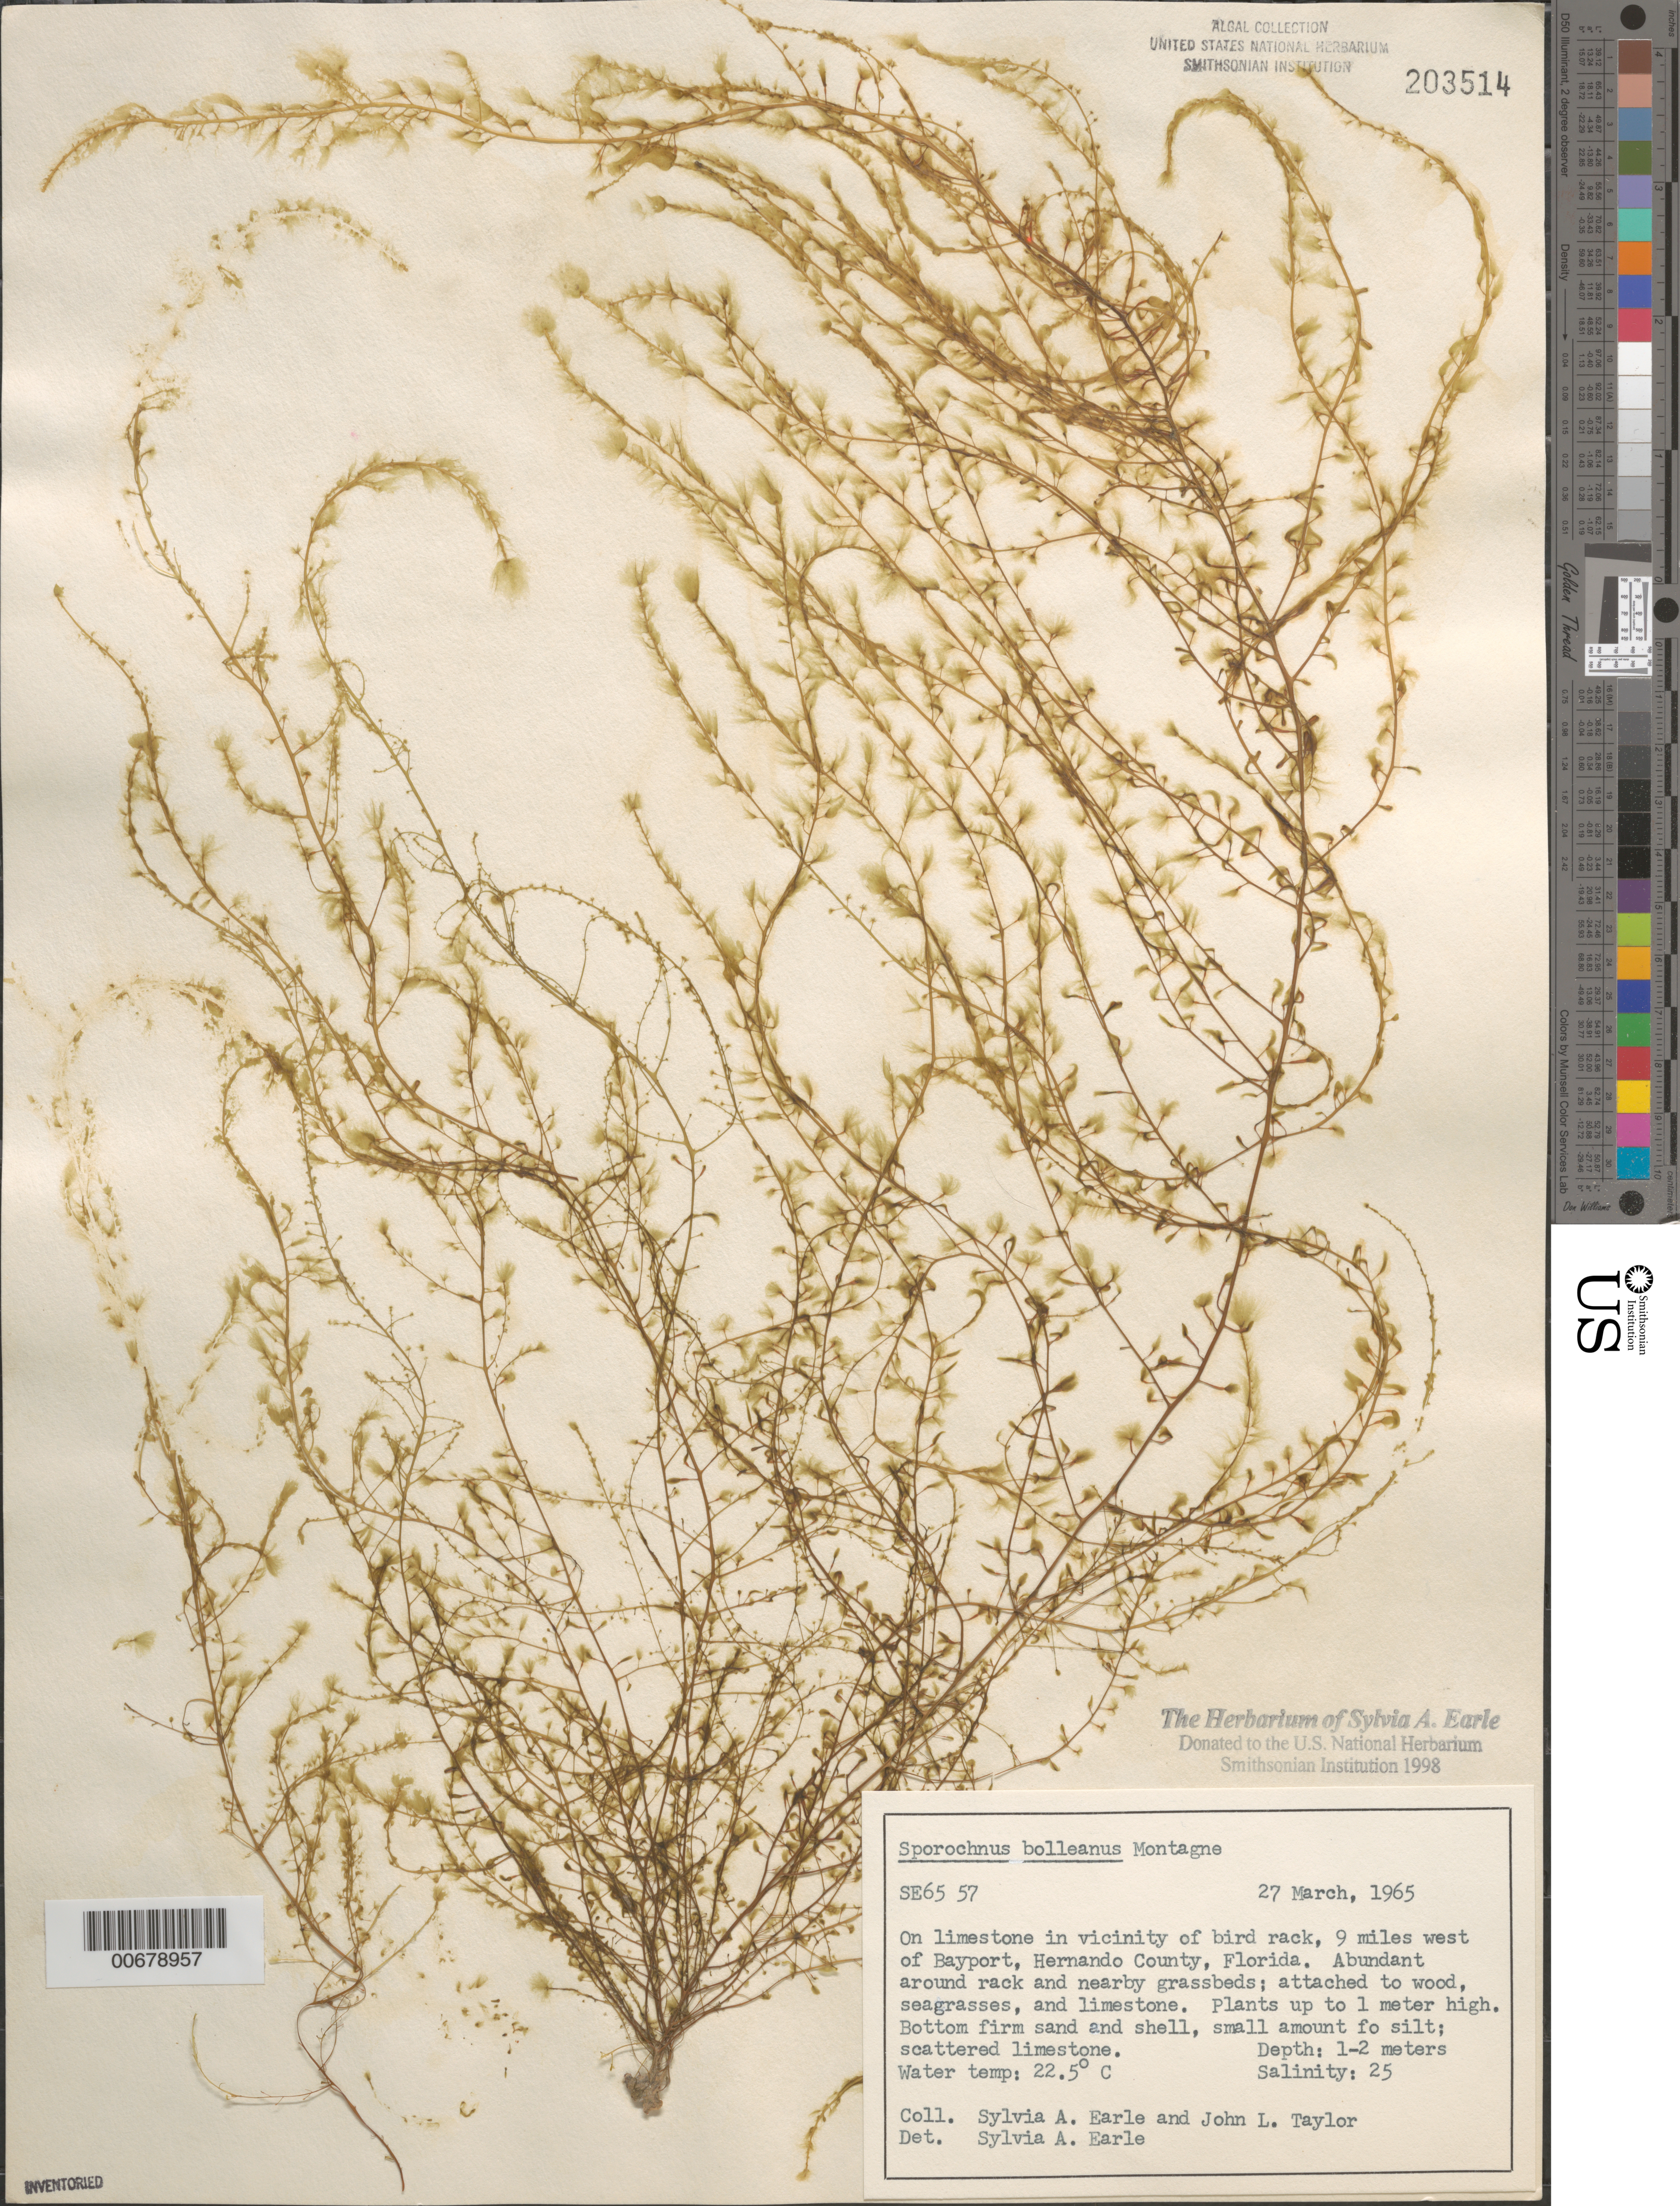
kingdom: Chromista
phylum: Ochrophyta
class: Phaeophyceae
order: Sporochnales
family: Sporochnaceae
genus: Sporochnus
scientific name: Sporochnus bolleanus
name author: Mont.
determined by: Earle, S. A.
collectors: S. A. Earle & J. L. Taylor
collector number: SE 6557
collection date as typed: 27 Mar 1965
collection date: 1965-03-27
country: United States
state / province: Florida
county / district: Hernando County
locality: Near bird rack 9 miles off (west of) Bayport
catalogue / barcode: US 203514